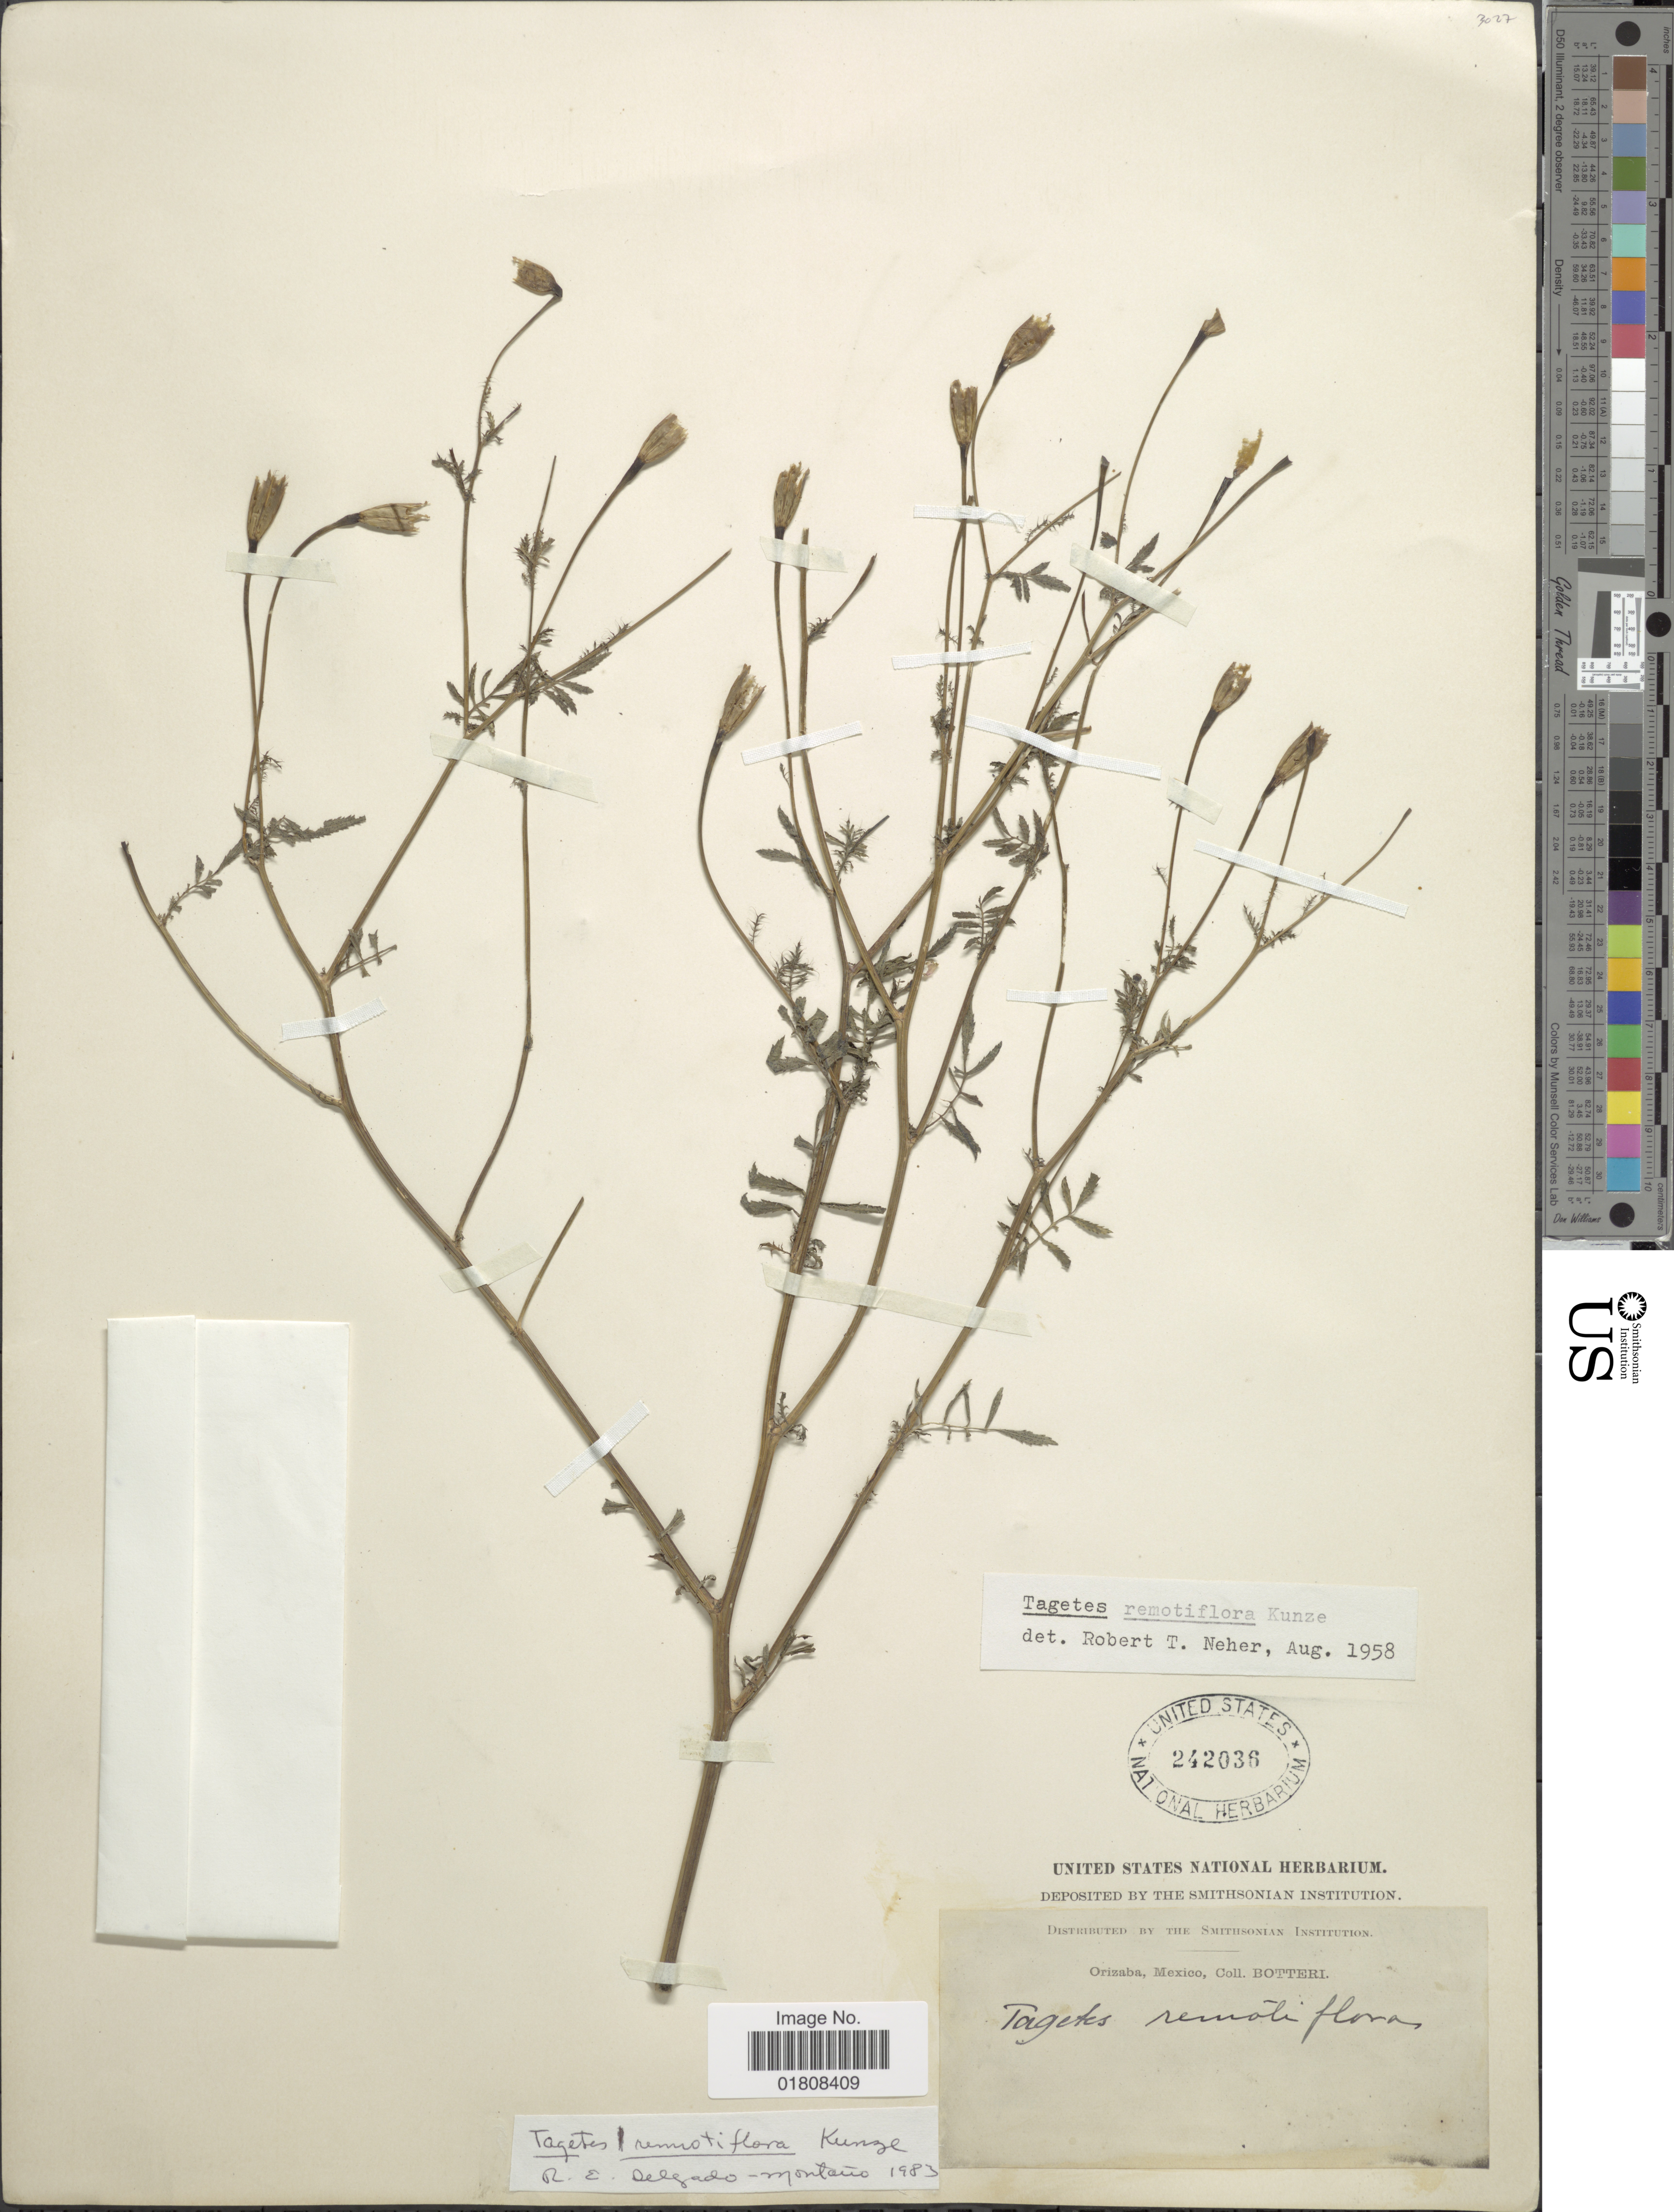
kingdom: Plantae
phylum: Tracheophyta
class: Magnoliopsida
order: Asterales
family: Asteraceae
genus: Tagetes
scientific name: Tagetes remotiflora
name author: Kunze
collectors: -. Botteri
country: Mexico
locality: Orizaba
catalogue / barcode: US 242036